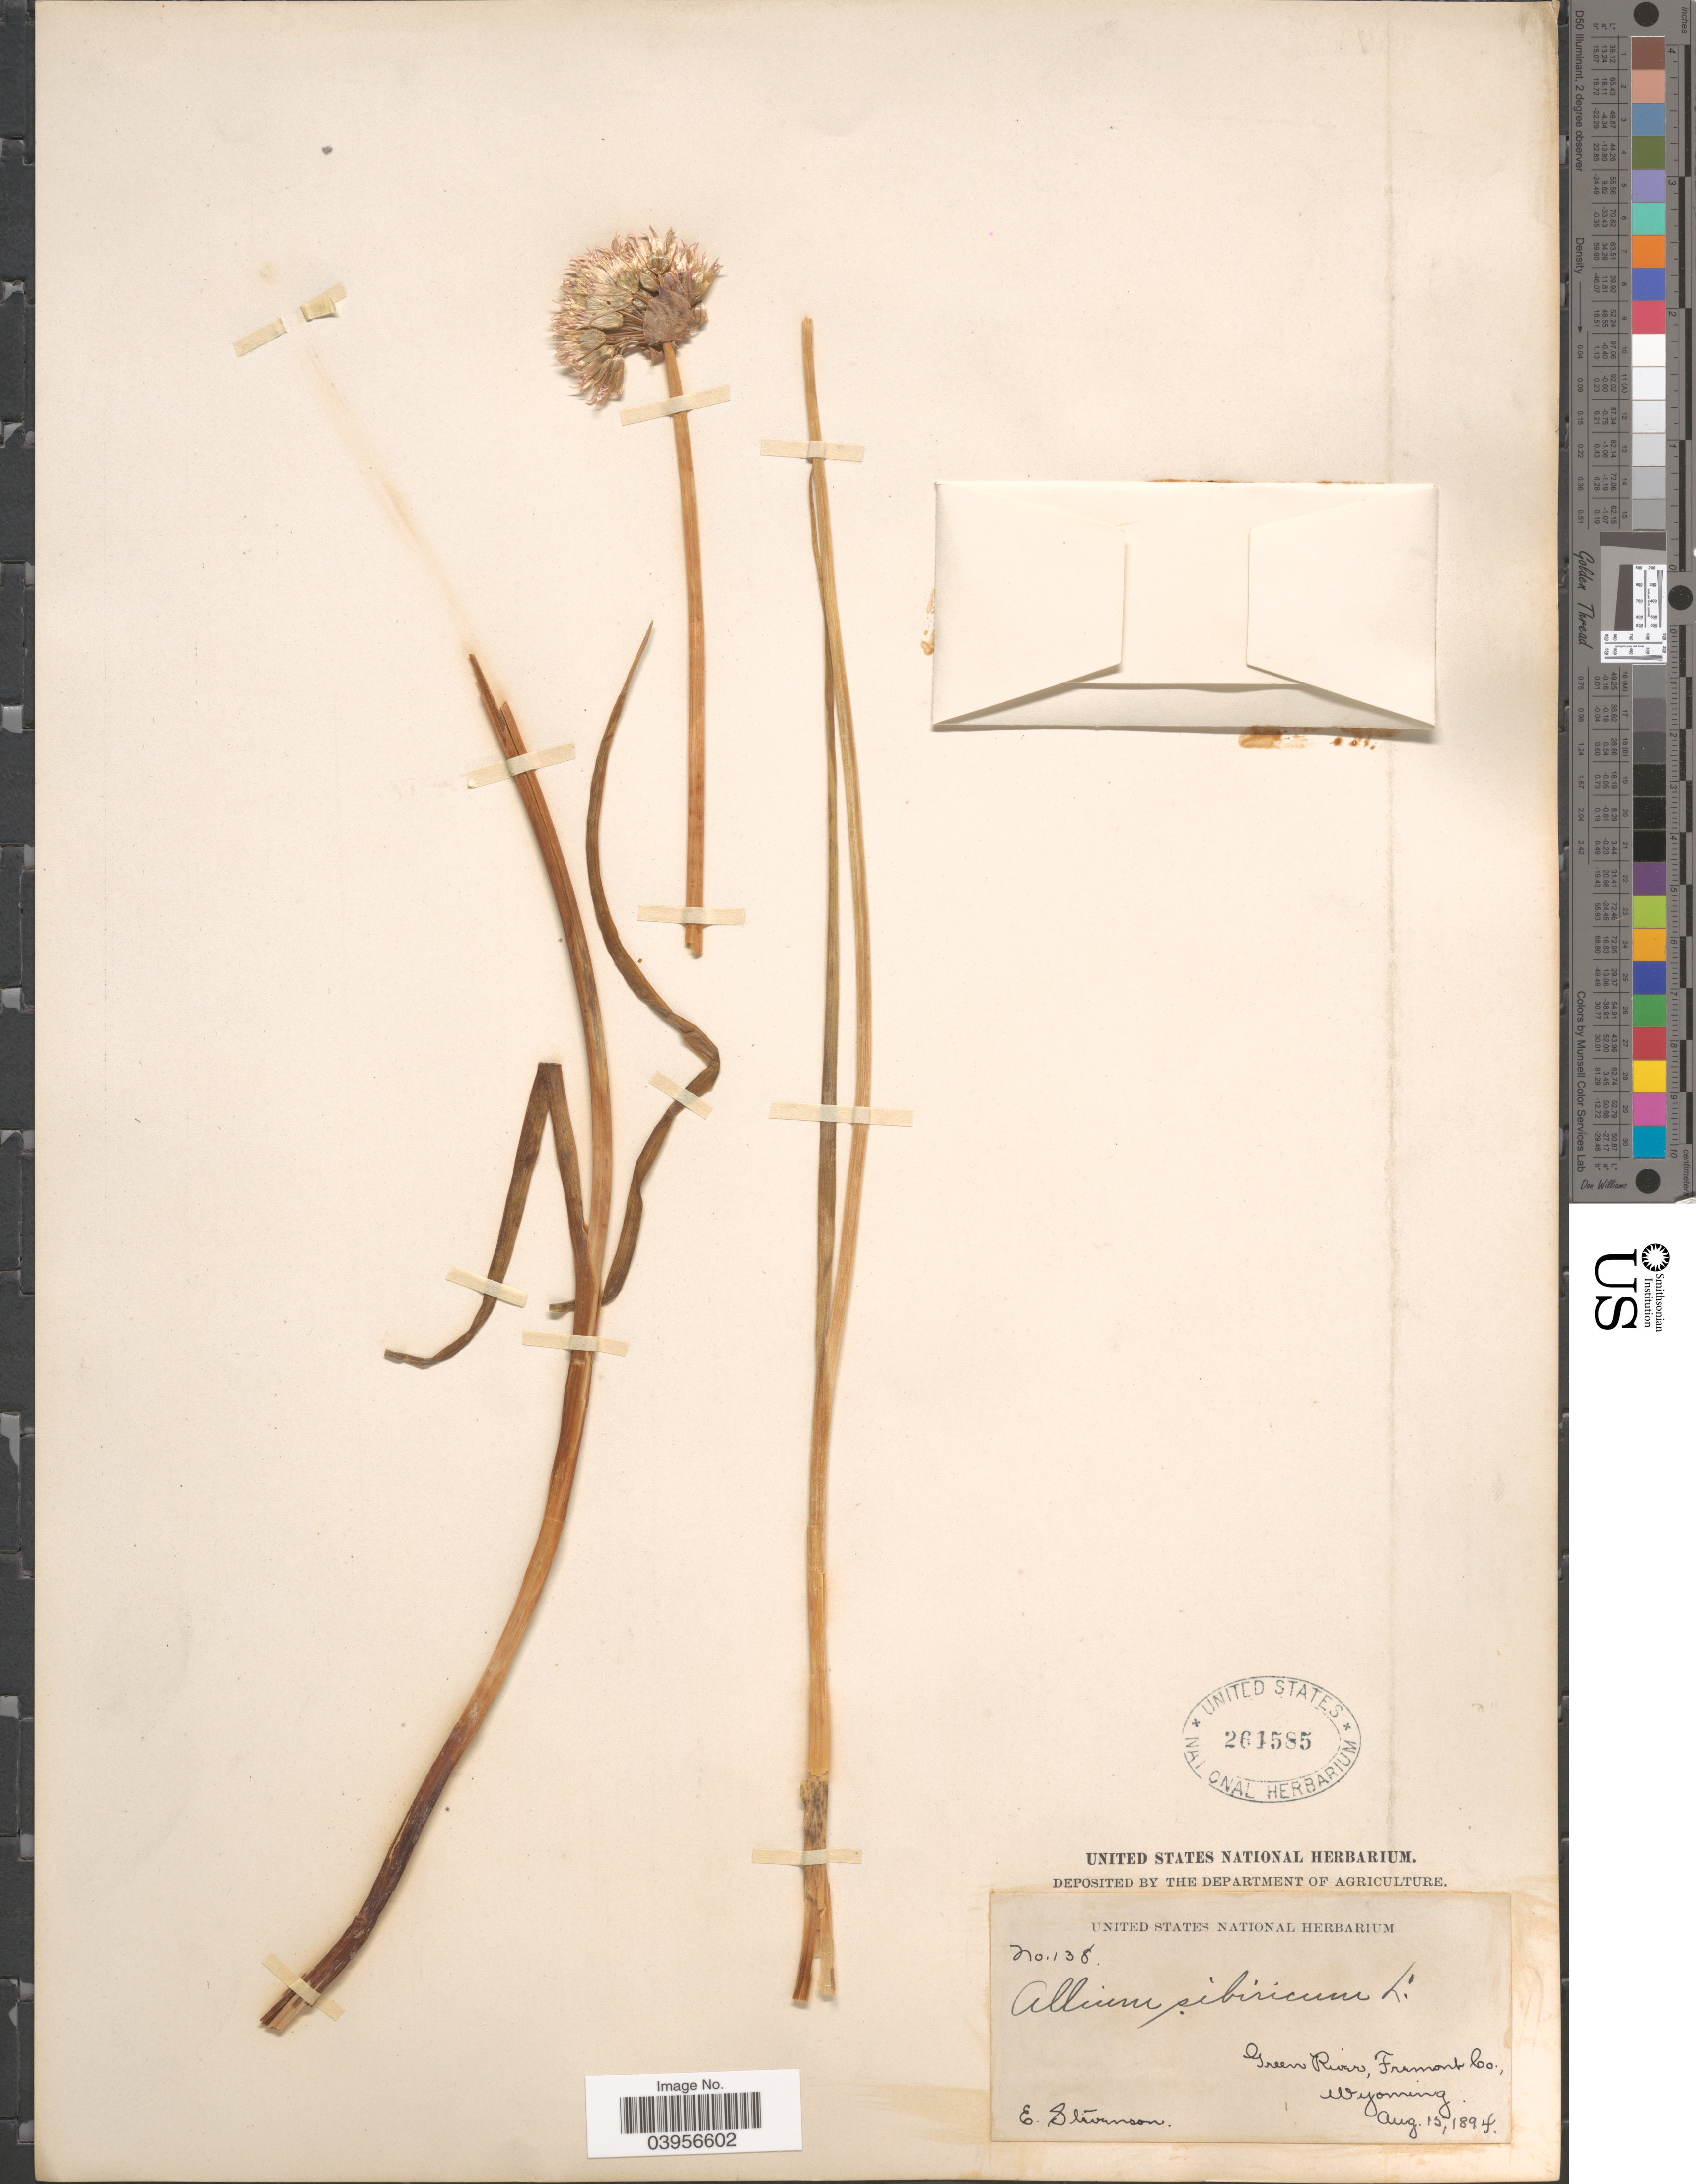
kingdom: Plantae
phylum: Tracheophyta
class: Liliopsida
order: Asparagales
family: Amaryllidaceae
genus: Allium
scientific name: Allium schoenoprasum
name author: L.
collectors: E. Stevenson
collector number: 138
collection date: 1894-08-15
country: United States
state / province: Wyoming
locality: Green River, Fremont Co.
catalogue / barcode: US 261585